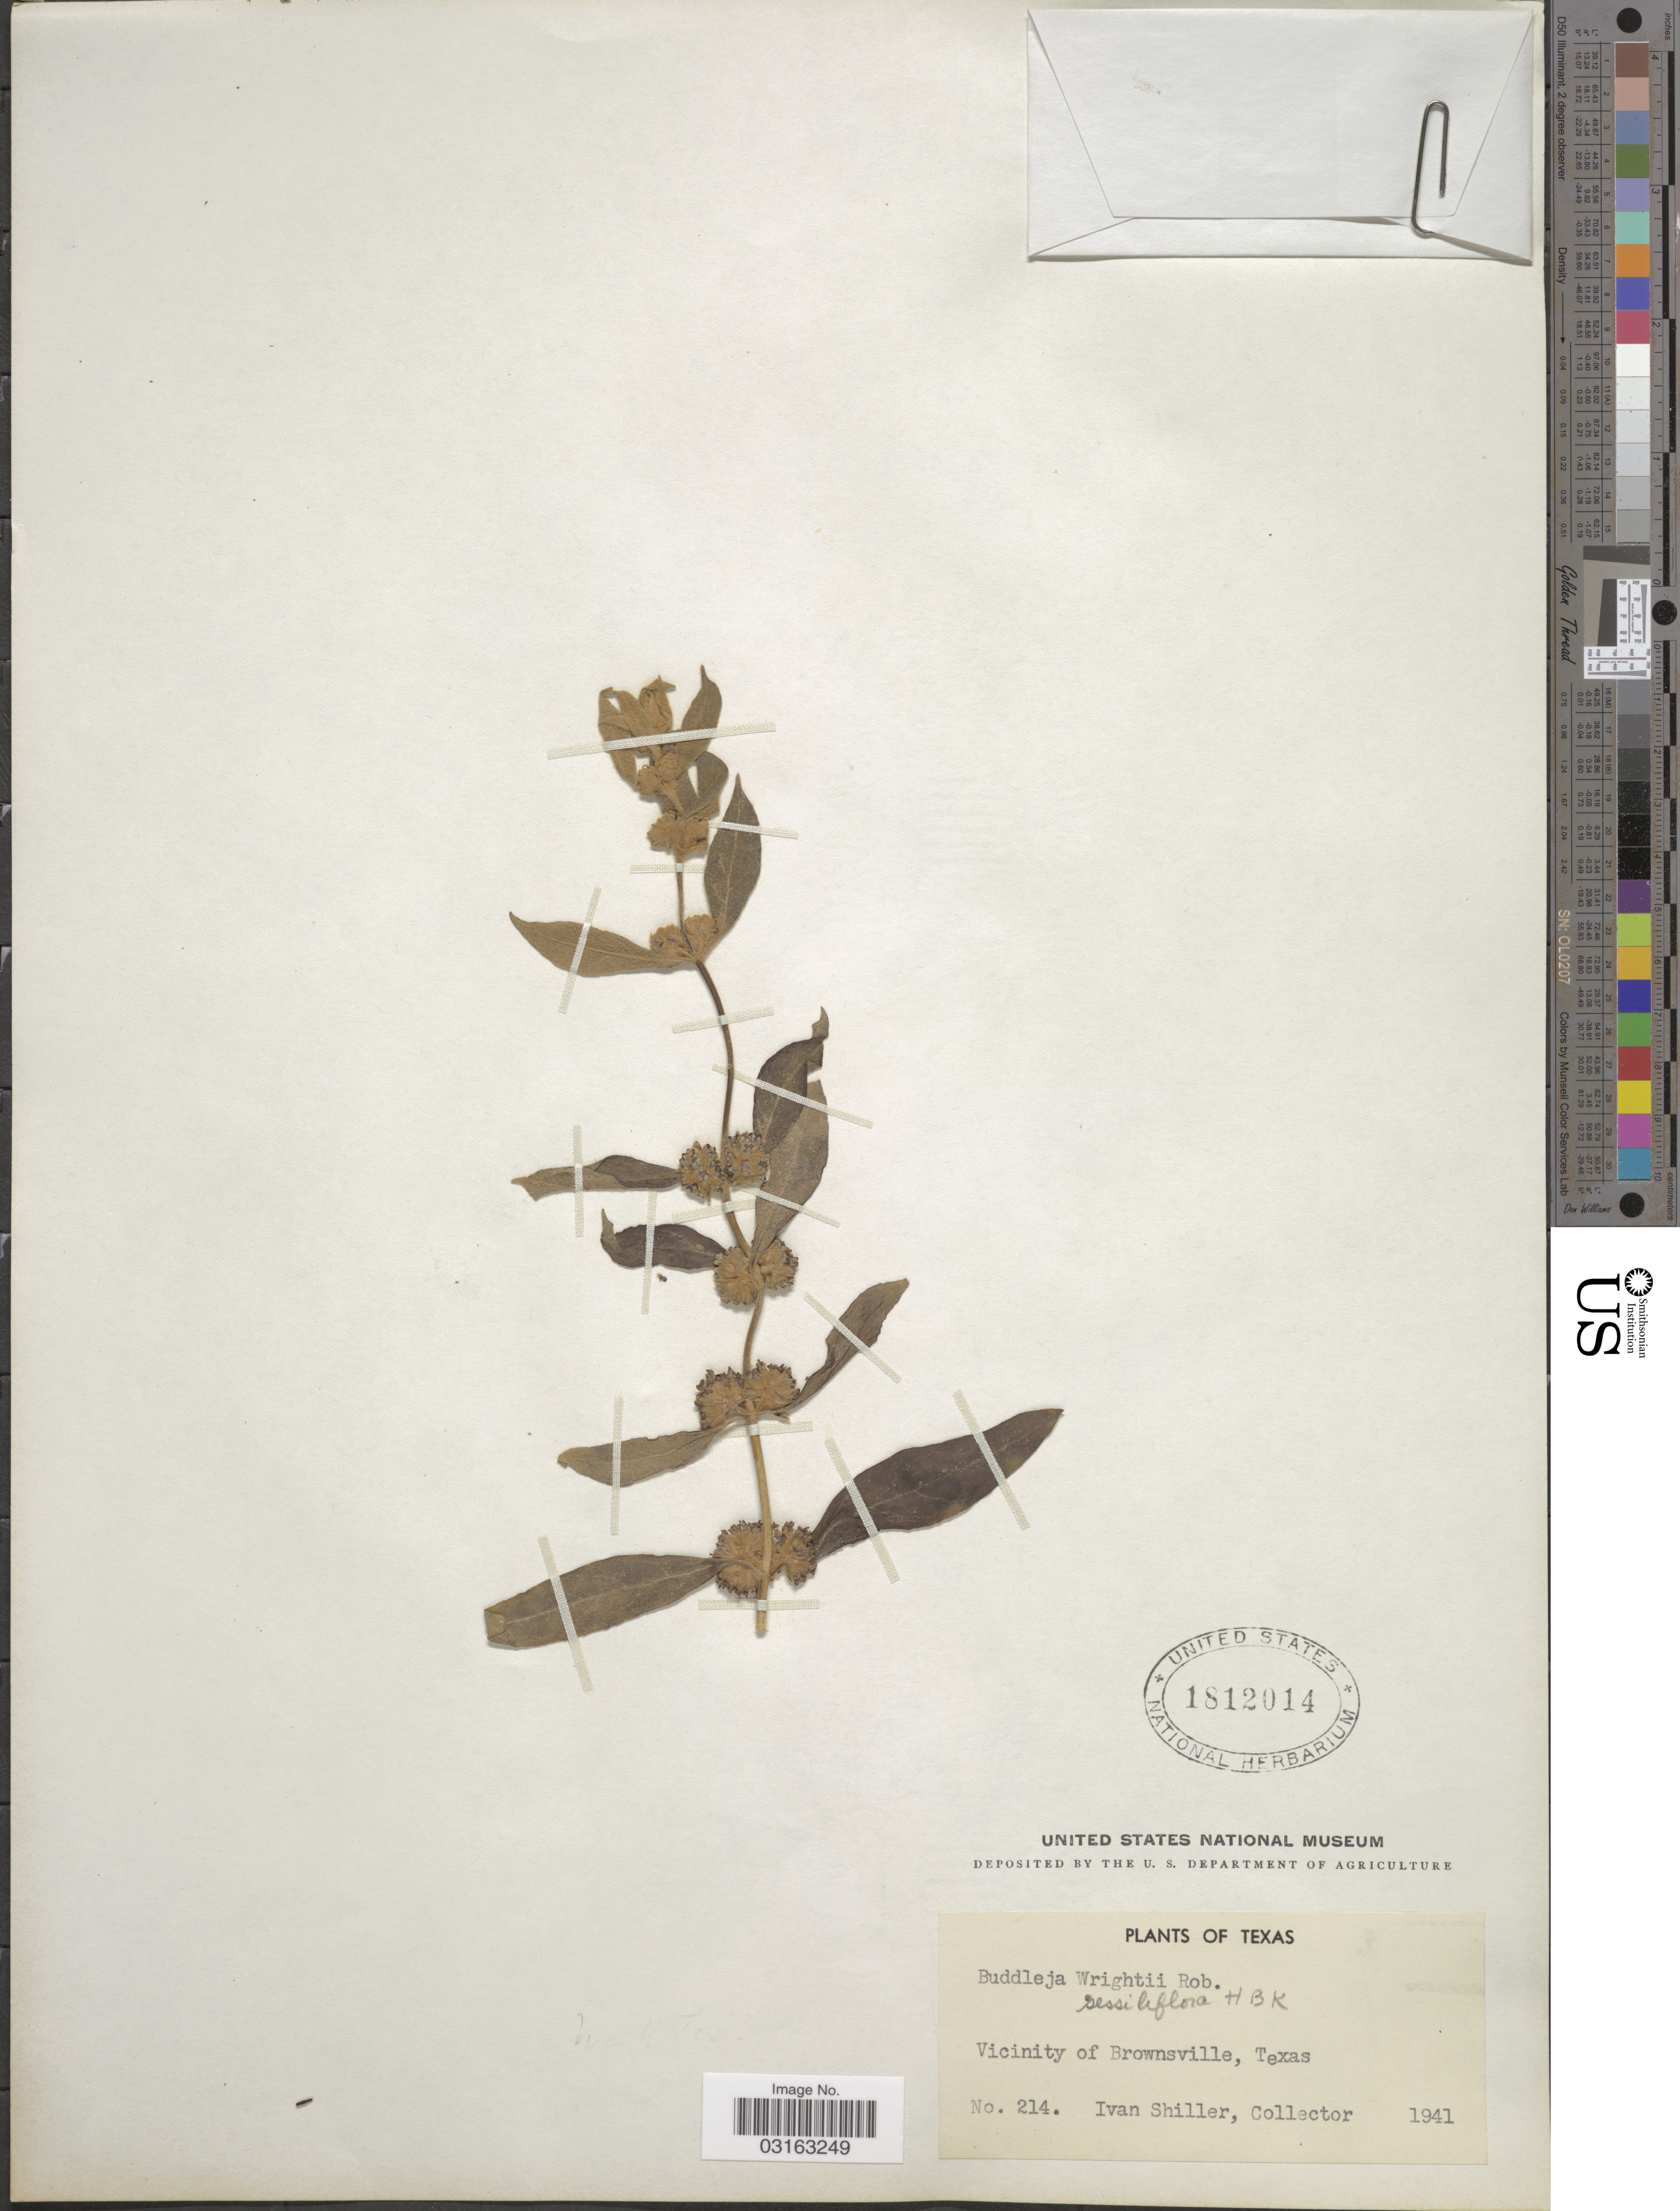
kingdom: Plantae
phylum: Tracheophyta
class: Magnoliopsida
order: Lamiales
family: Scrophulariaceae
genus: Buddleja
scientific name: Buddleja sessiliflora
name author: Kunth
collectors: I. Shiller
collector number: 214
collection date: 1941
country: United States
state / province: Texas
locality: Vicinity of Brownsville.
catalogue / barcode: US 1812014